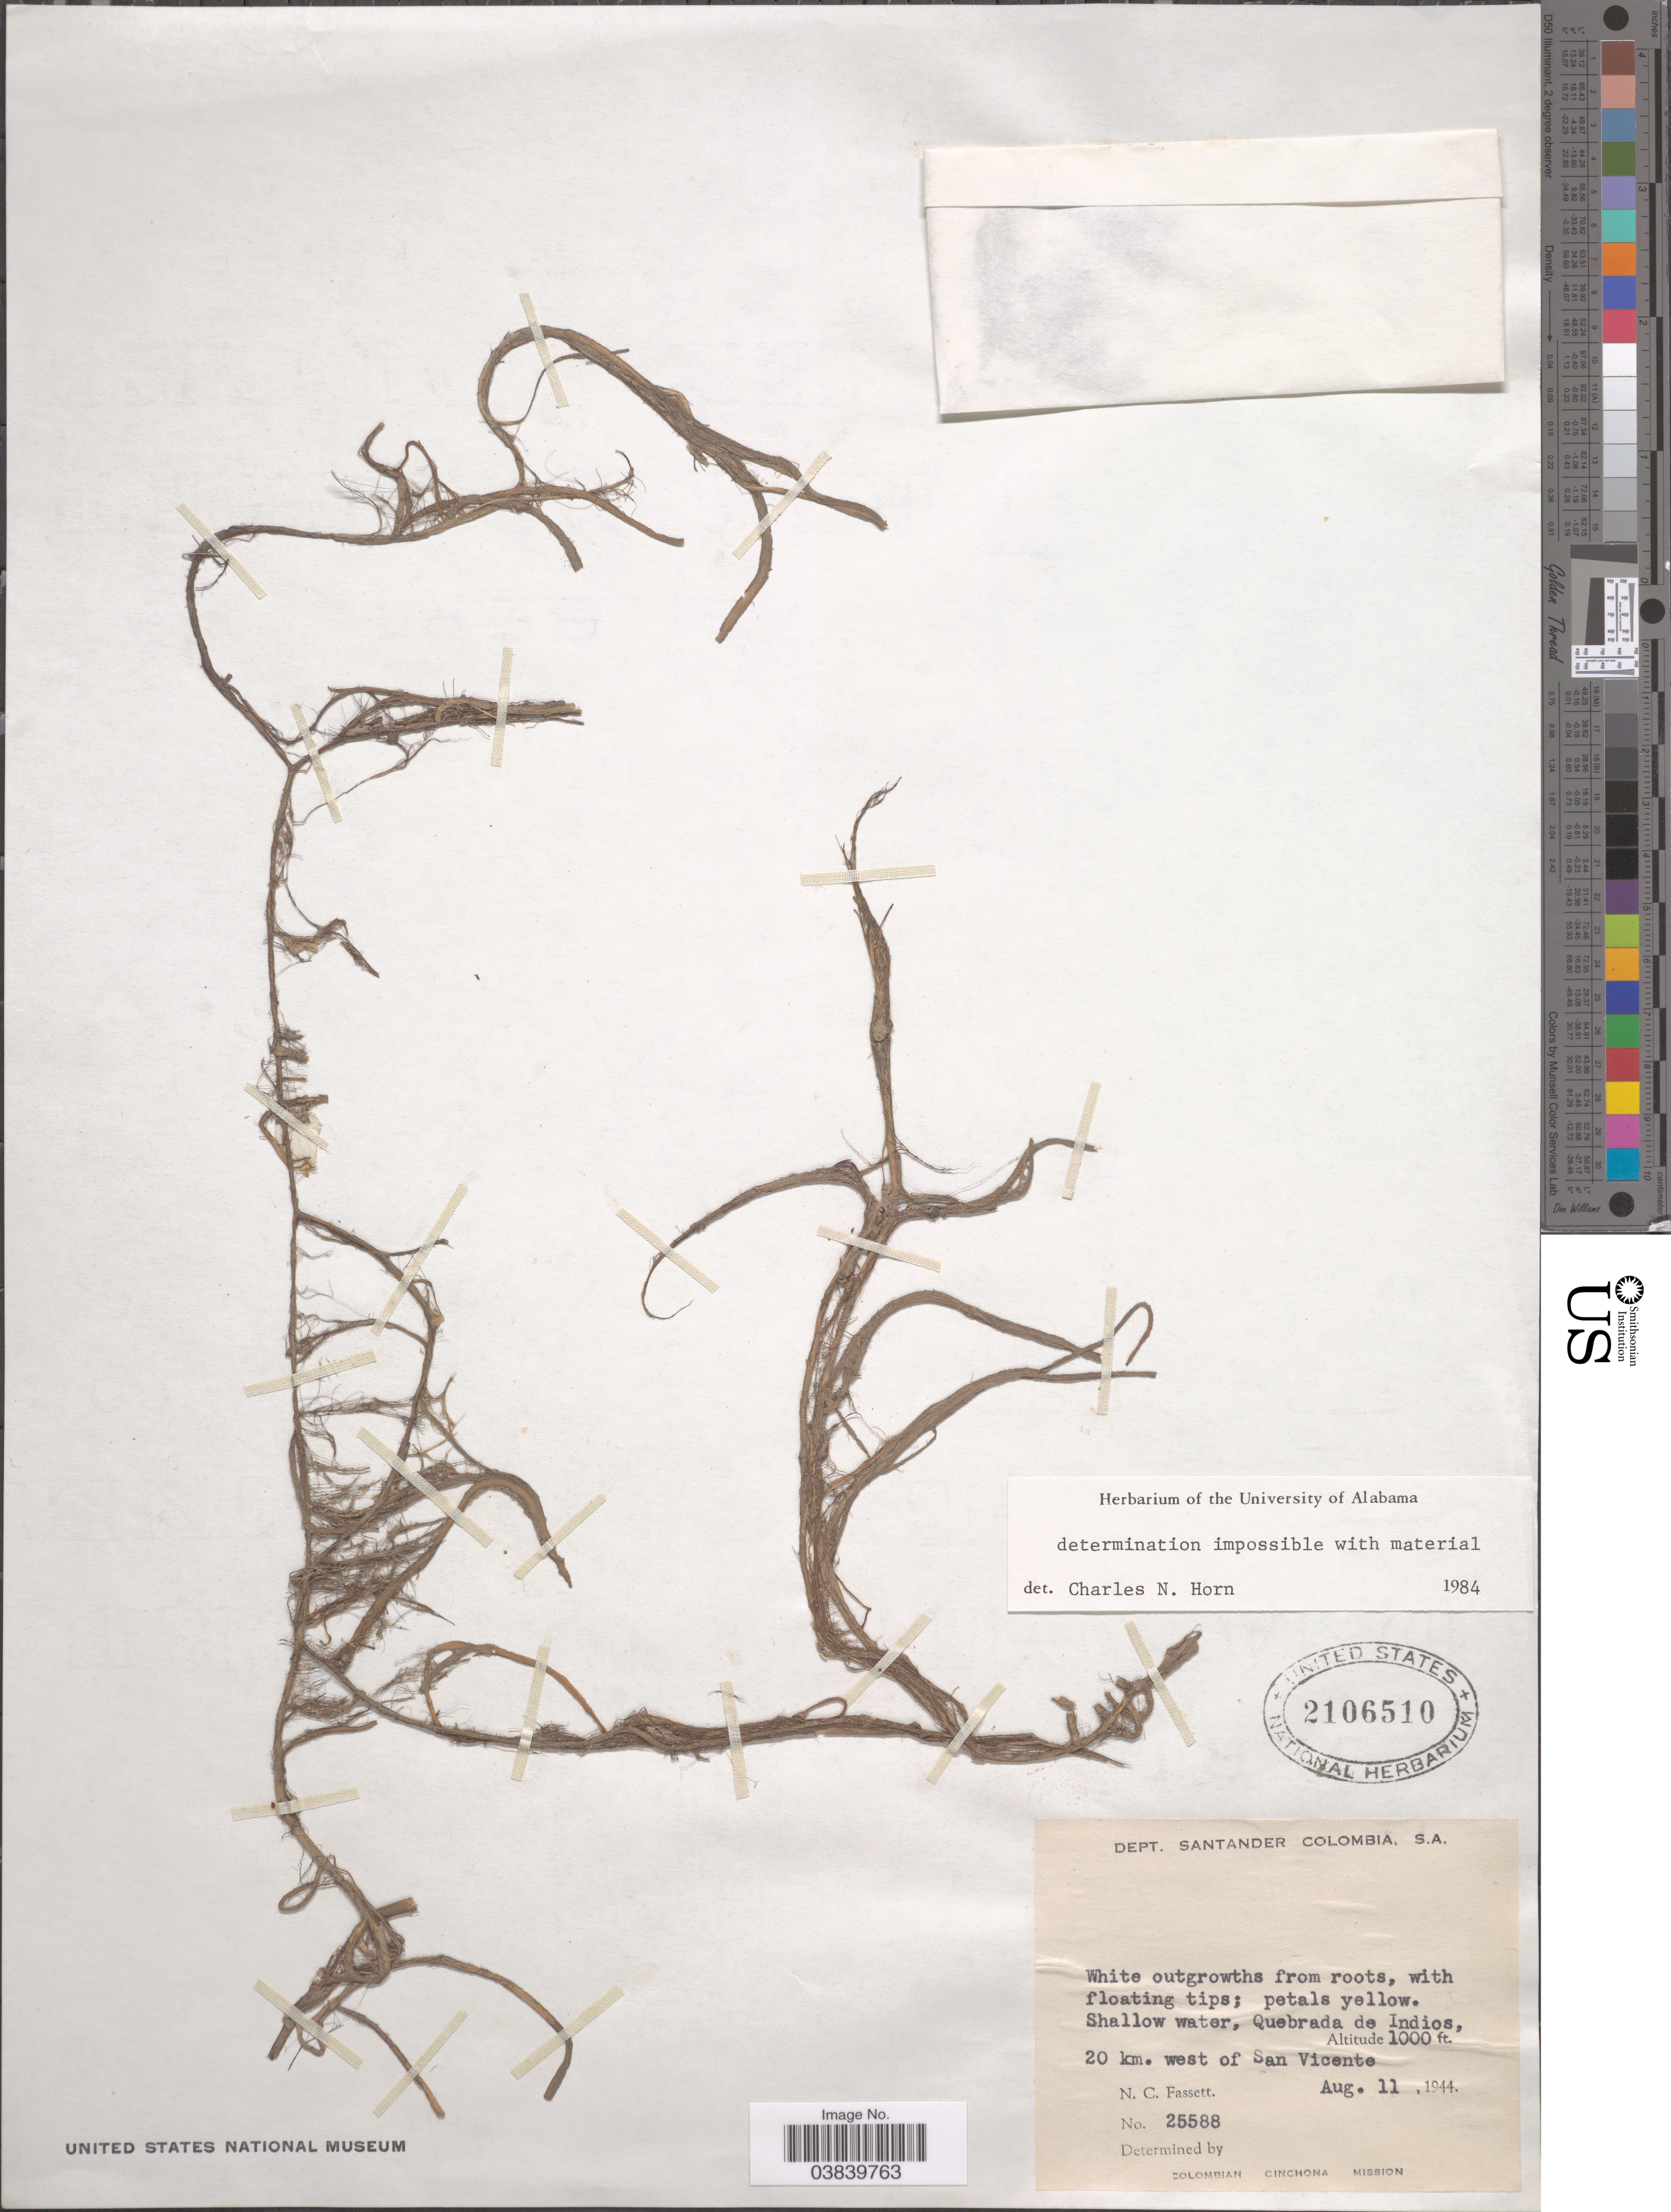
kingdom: Plantae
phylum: Tracheophyta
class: Liliopsida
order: Commelinales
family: Pontederiaceae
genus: Heteranthera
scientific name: Heteranthera sp.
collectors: N. C. Fassett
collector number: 25588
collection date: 1944-08-11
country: Colombia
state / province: Santander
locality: Dept. Santander. Shallow water, Quebrada de Indios, 20 km. west of San Vicente.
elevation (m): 305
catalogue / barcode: US 2106510